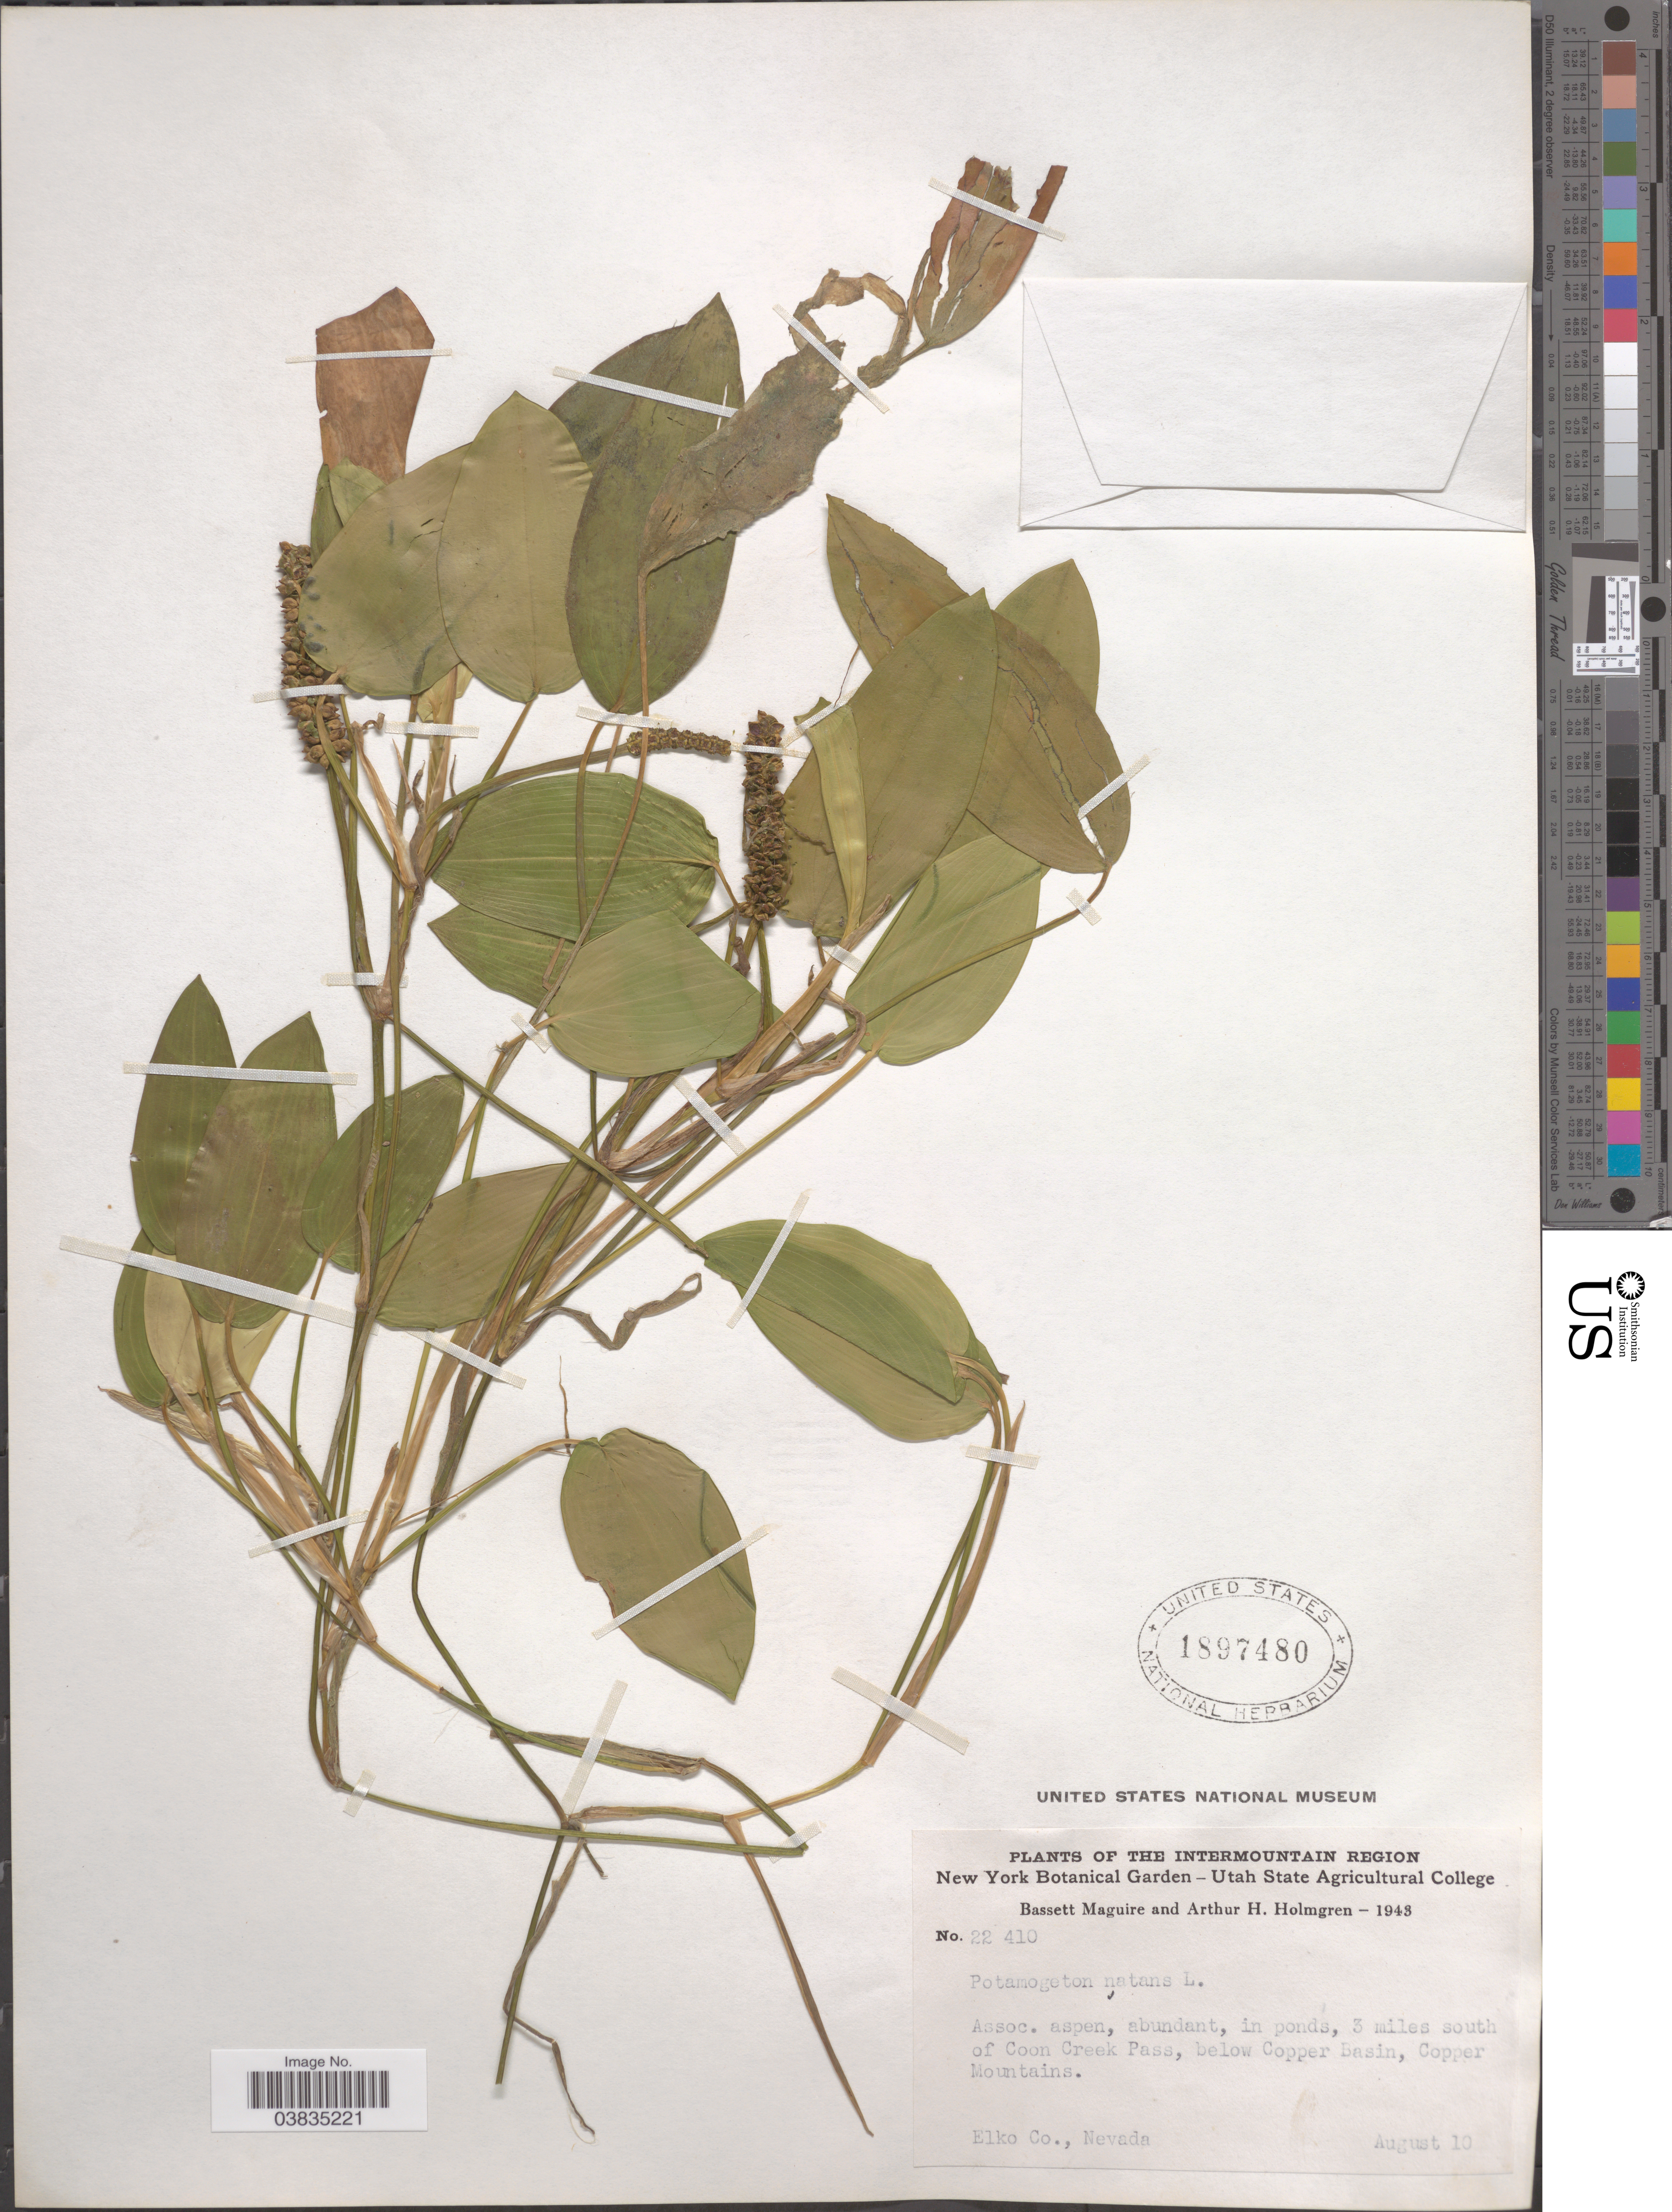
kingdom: Plantae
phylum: Tracheophyta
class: Liliopsida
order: Alismatales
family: Potamogetonaceae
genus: Potamogeton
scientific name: Potamogeton natans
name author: L.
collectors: B. Maguire & A. H. Holmgren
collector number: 22410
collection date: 1943-08-10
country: United States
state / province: Nevada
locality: The Intermountain Region. 3 miles south of Coon Creek Pass, below Copper Basin, Copper Mountains.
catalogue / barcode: US 1897480